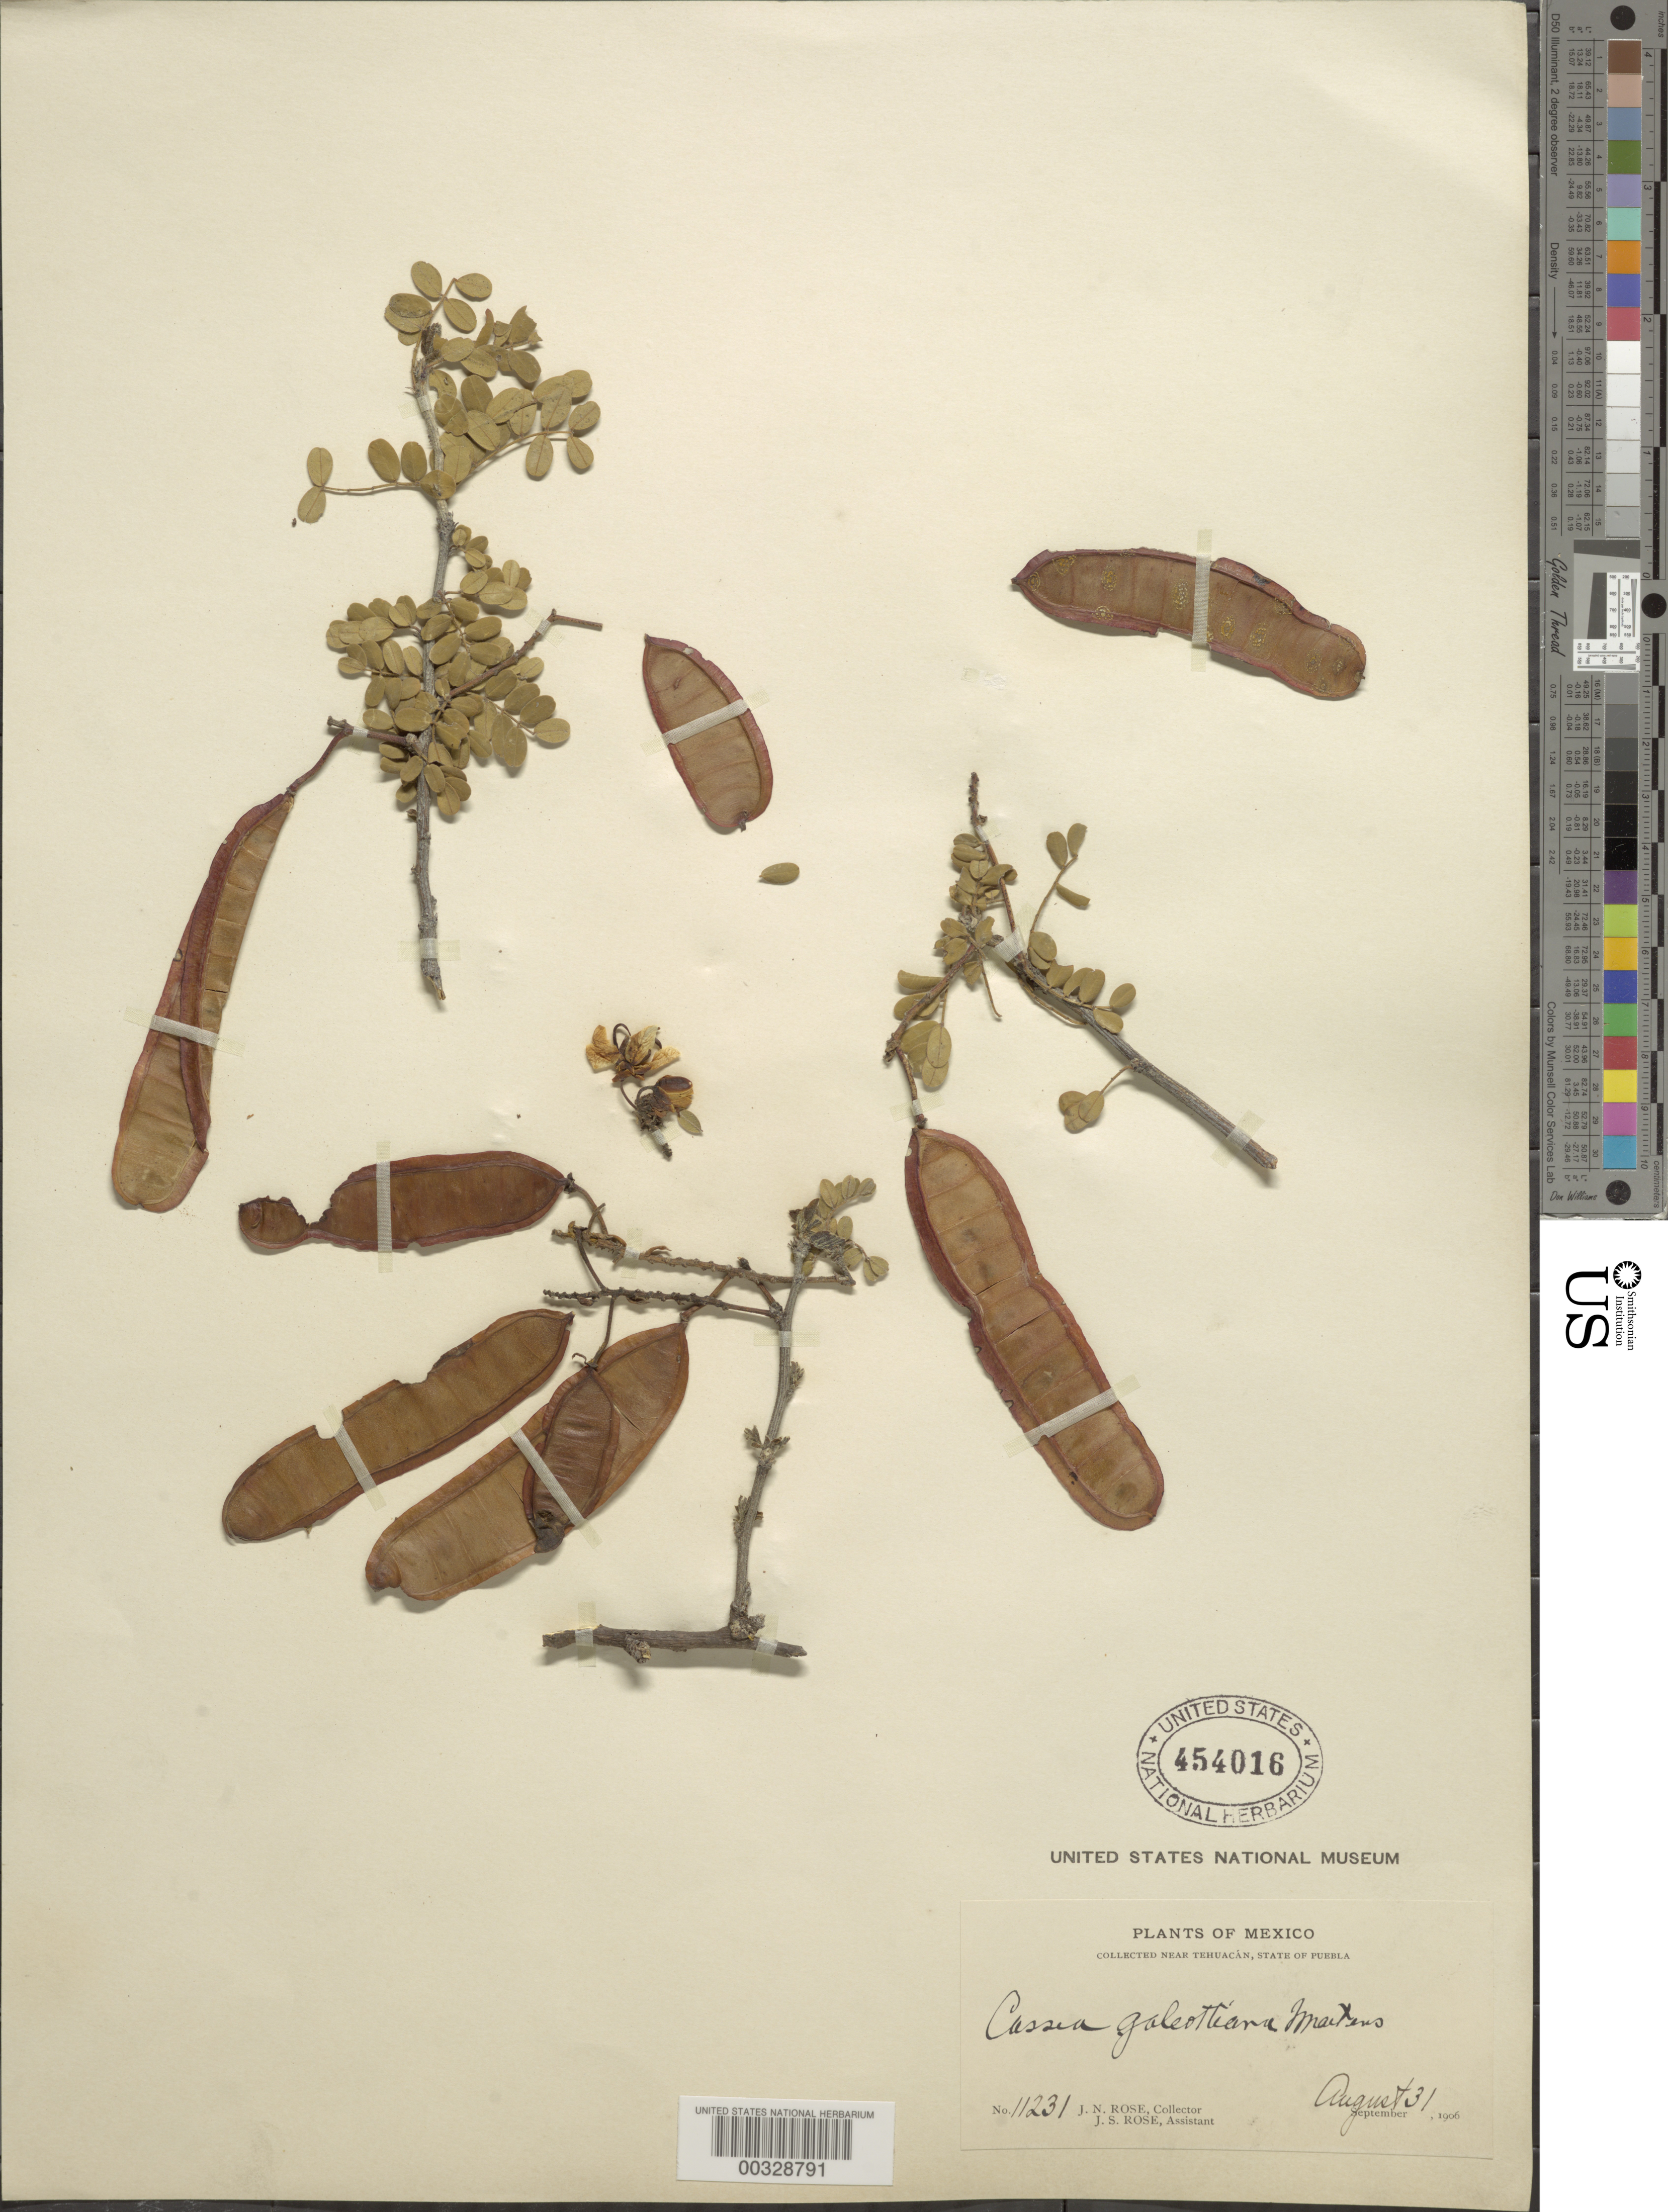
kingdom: Plantae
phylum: Tracheophyta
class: Magnoliopsida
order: Fabales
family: Fabaceae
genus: Senna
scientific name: Senna galeottiana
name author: (M. Martens) H.S. Irwin & Barneby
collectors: J. N. Rose & J. S. Rose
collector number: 11231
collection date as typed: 31 Aug 1906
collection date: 1906-08-31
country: Mexico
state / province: Puebla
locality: Near Tehuacan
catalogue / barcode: US 454016